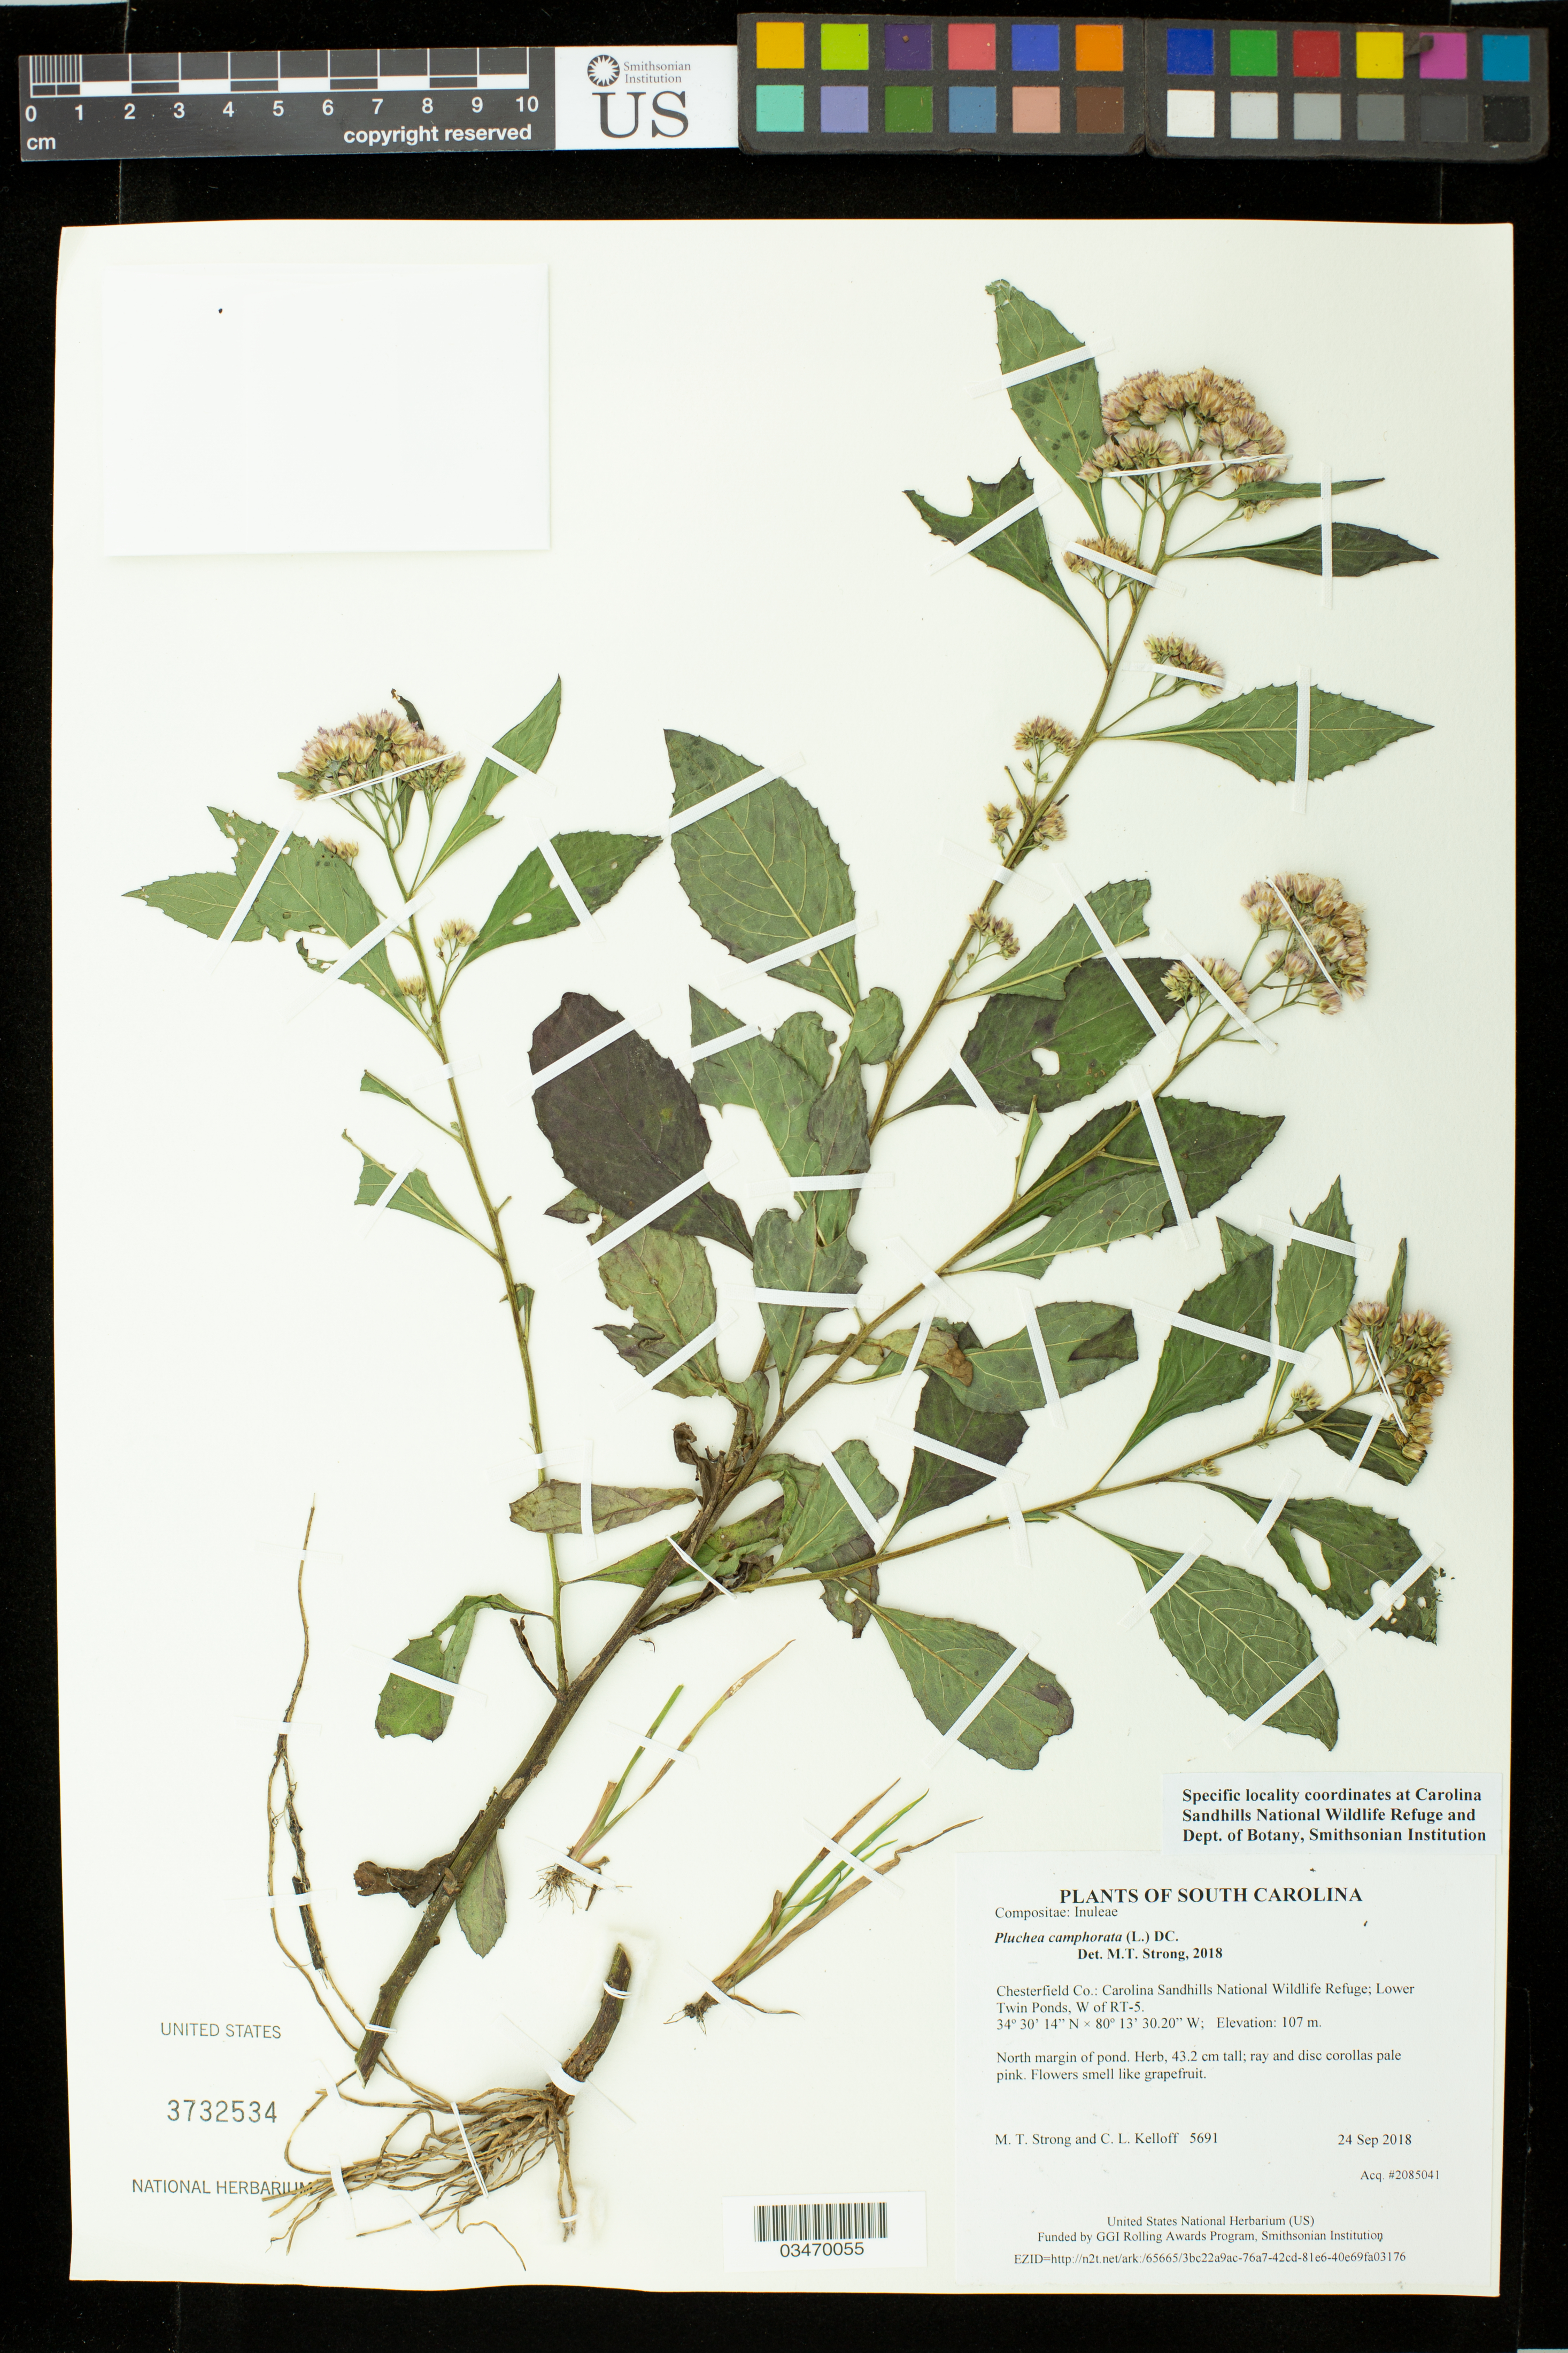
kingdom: Plantae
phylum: Tracheophyta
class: Magnoliopsida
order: Asterales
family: Asteraceae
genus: Pluchea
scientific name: Pluchea camphorata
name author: (L.) DC.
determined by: Strong, M. T., (US), Smithsonian Institution - National Museum of Natural History (UNITED STATES)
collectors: M. T. Strong & C. L. Kelloff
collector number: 5691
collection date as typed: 24 Sep 2018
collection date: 2018-09-24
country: United States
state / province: South Carolina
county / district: Chesterfield Co.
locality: Carolina Sandhills National Wildlife Refuge; Lower Twin Ponds, W of RT-5, along dam and N margin of pond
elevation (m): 107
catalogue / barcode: US 3732534